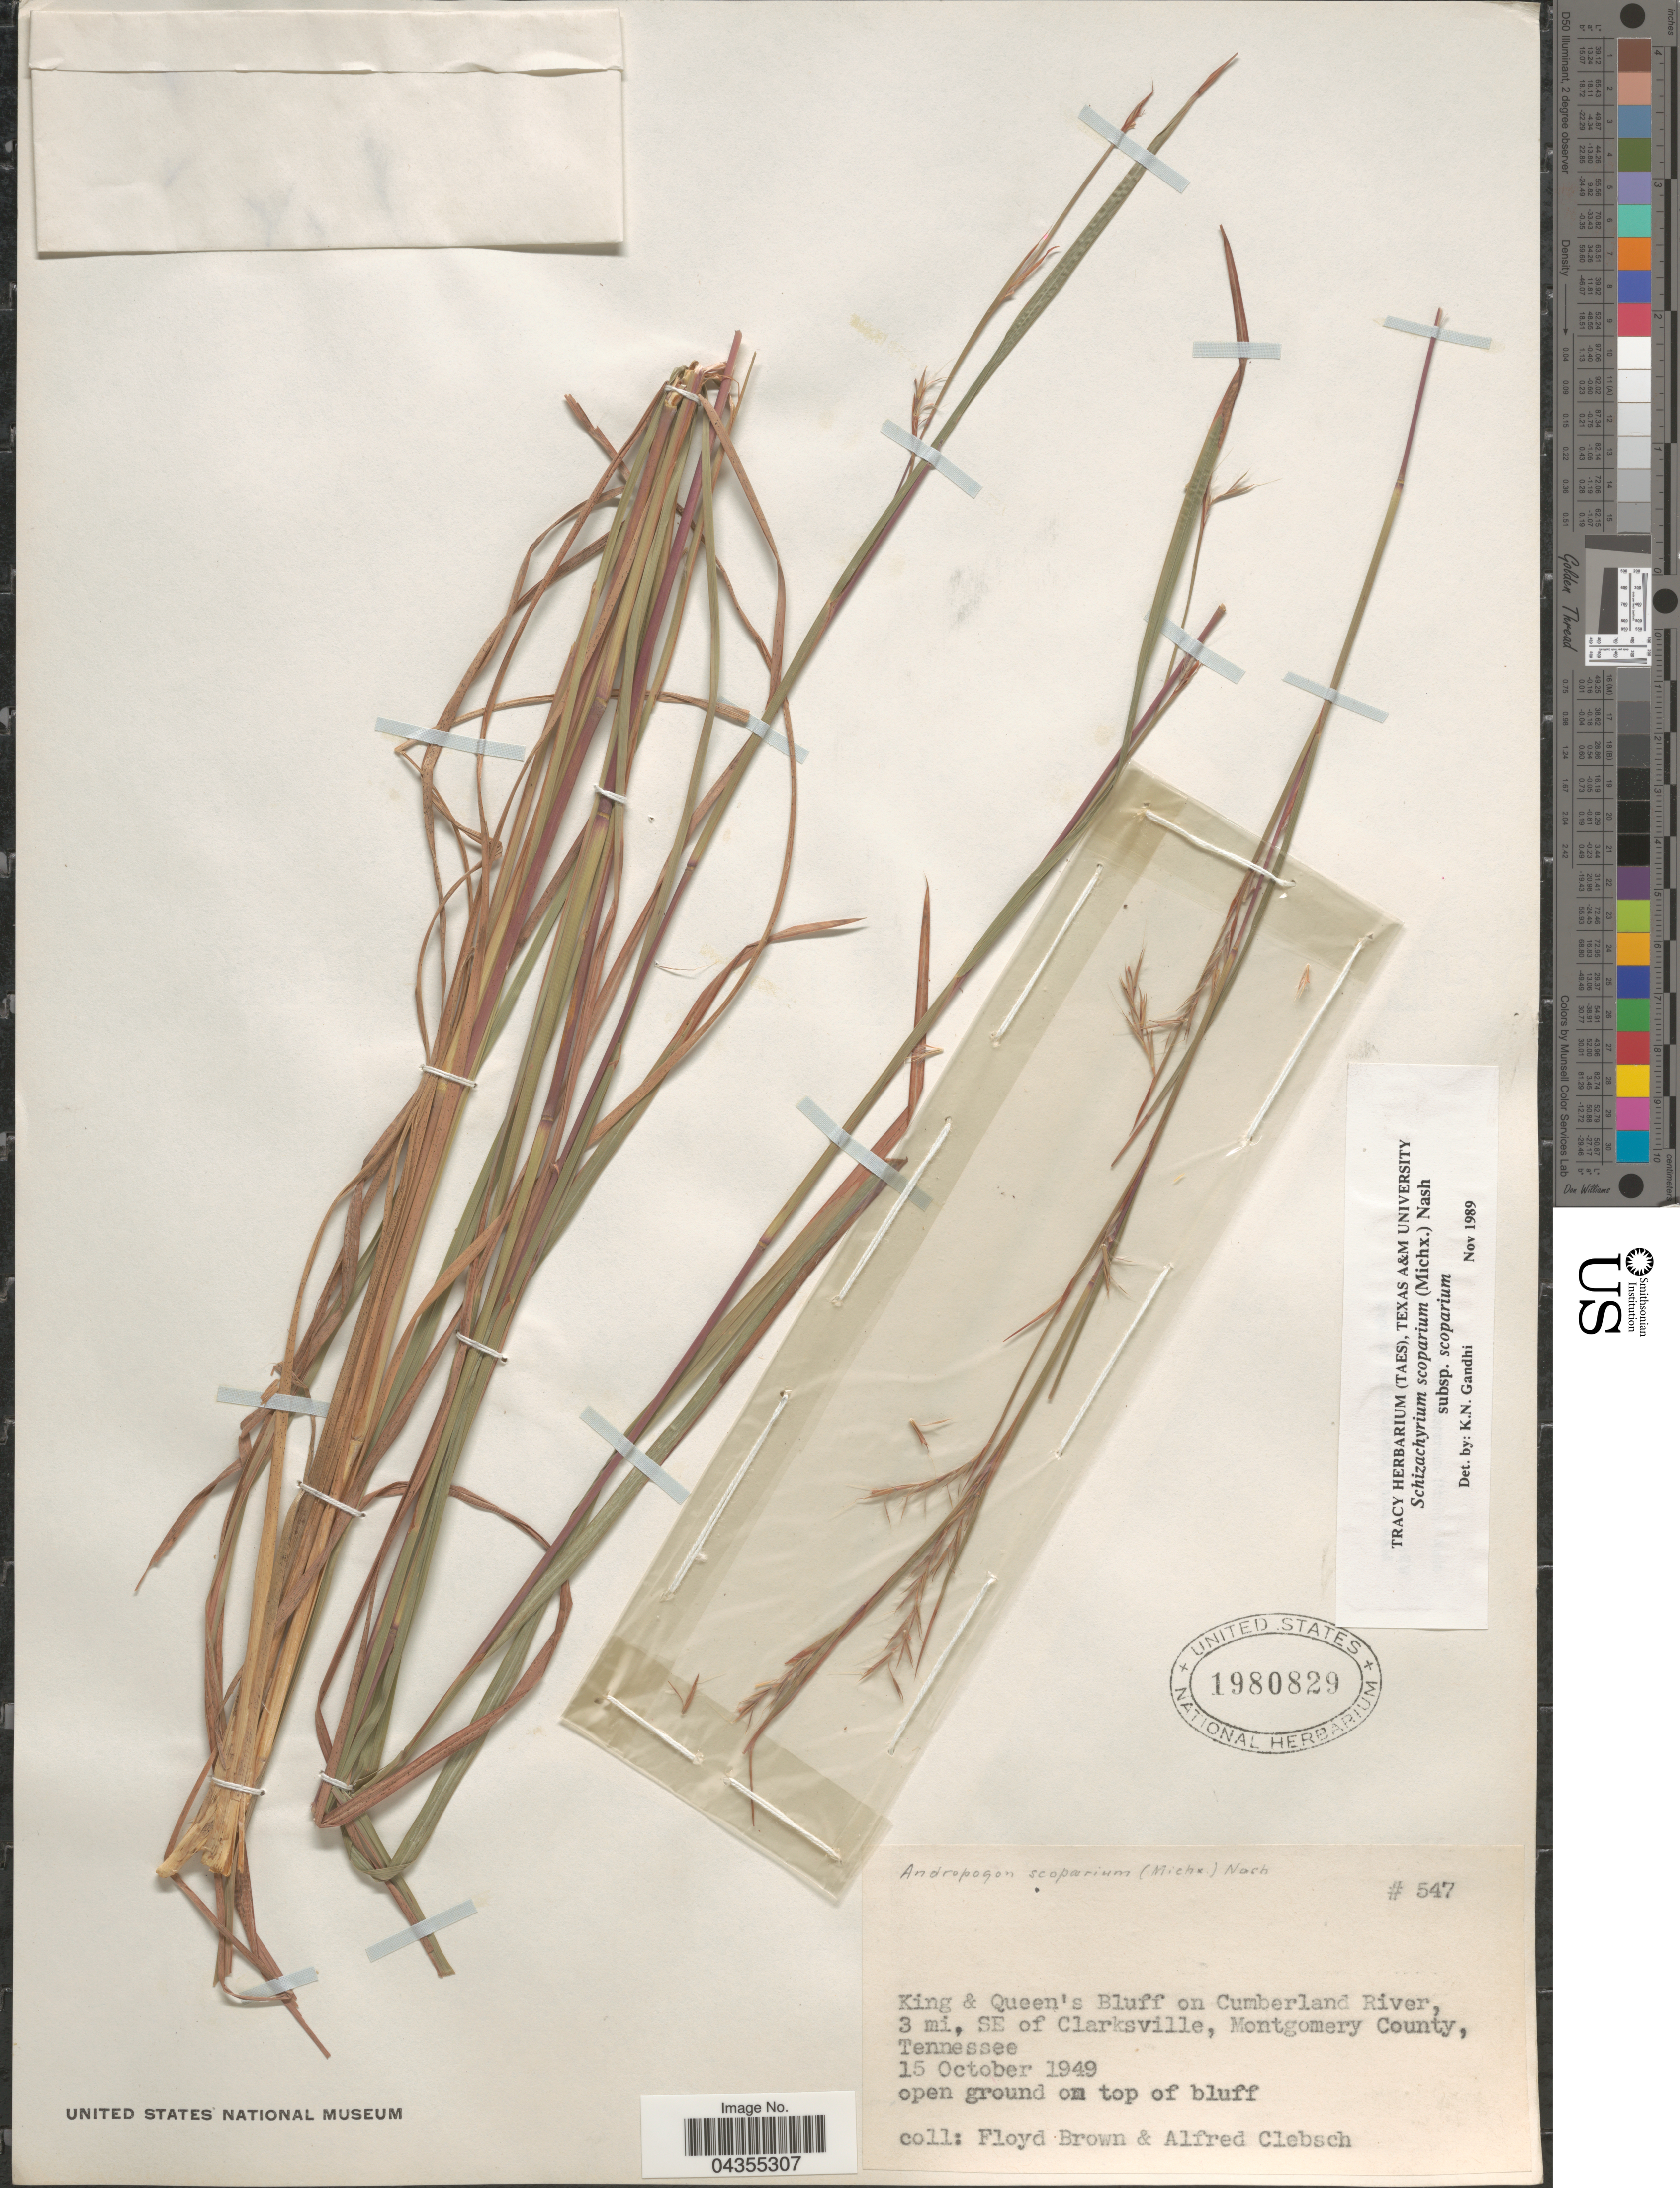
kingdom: Plantae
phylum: Tracheophyta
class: Liliopsida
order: Poales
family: Poaceae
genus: Schizachyrium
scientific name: Schizachyrium scoparium var. scoparium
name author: (Michx.) Nash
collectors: F. Brown & A. Clebsch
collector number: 547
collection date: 1949-10-15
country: United States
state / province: Tennessee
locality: King & Queen's Bluff on Cumberland River, 3 mi. SE of Clarksville, Montgomery County. Open ground on top of bluff.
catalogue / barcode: US 1980829